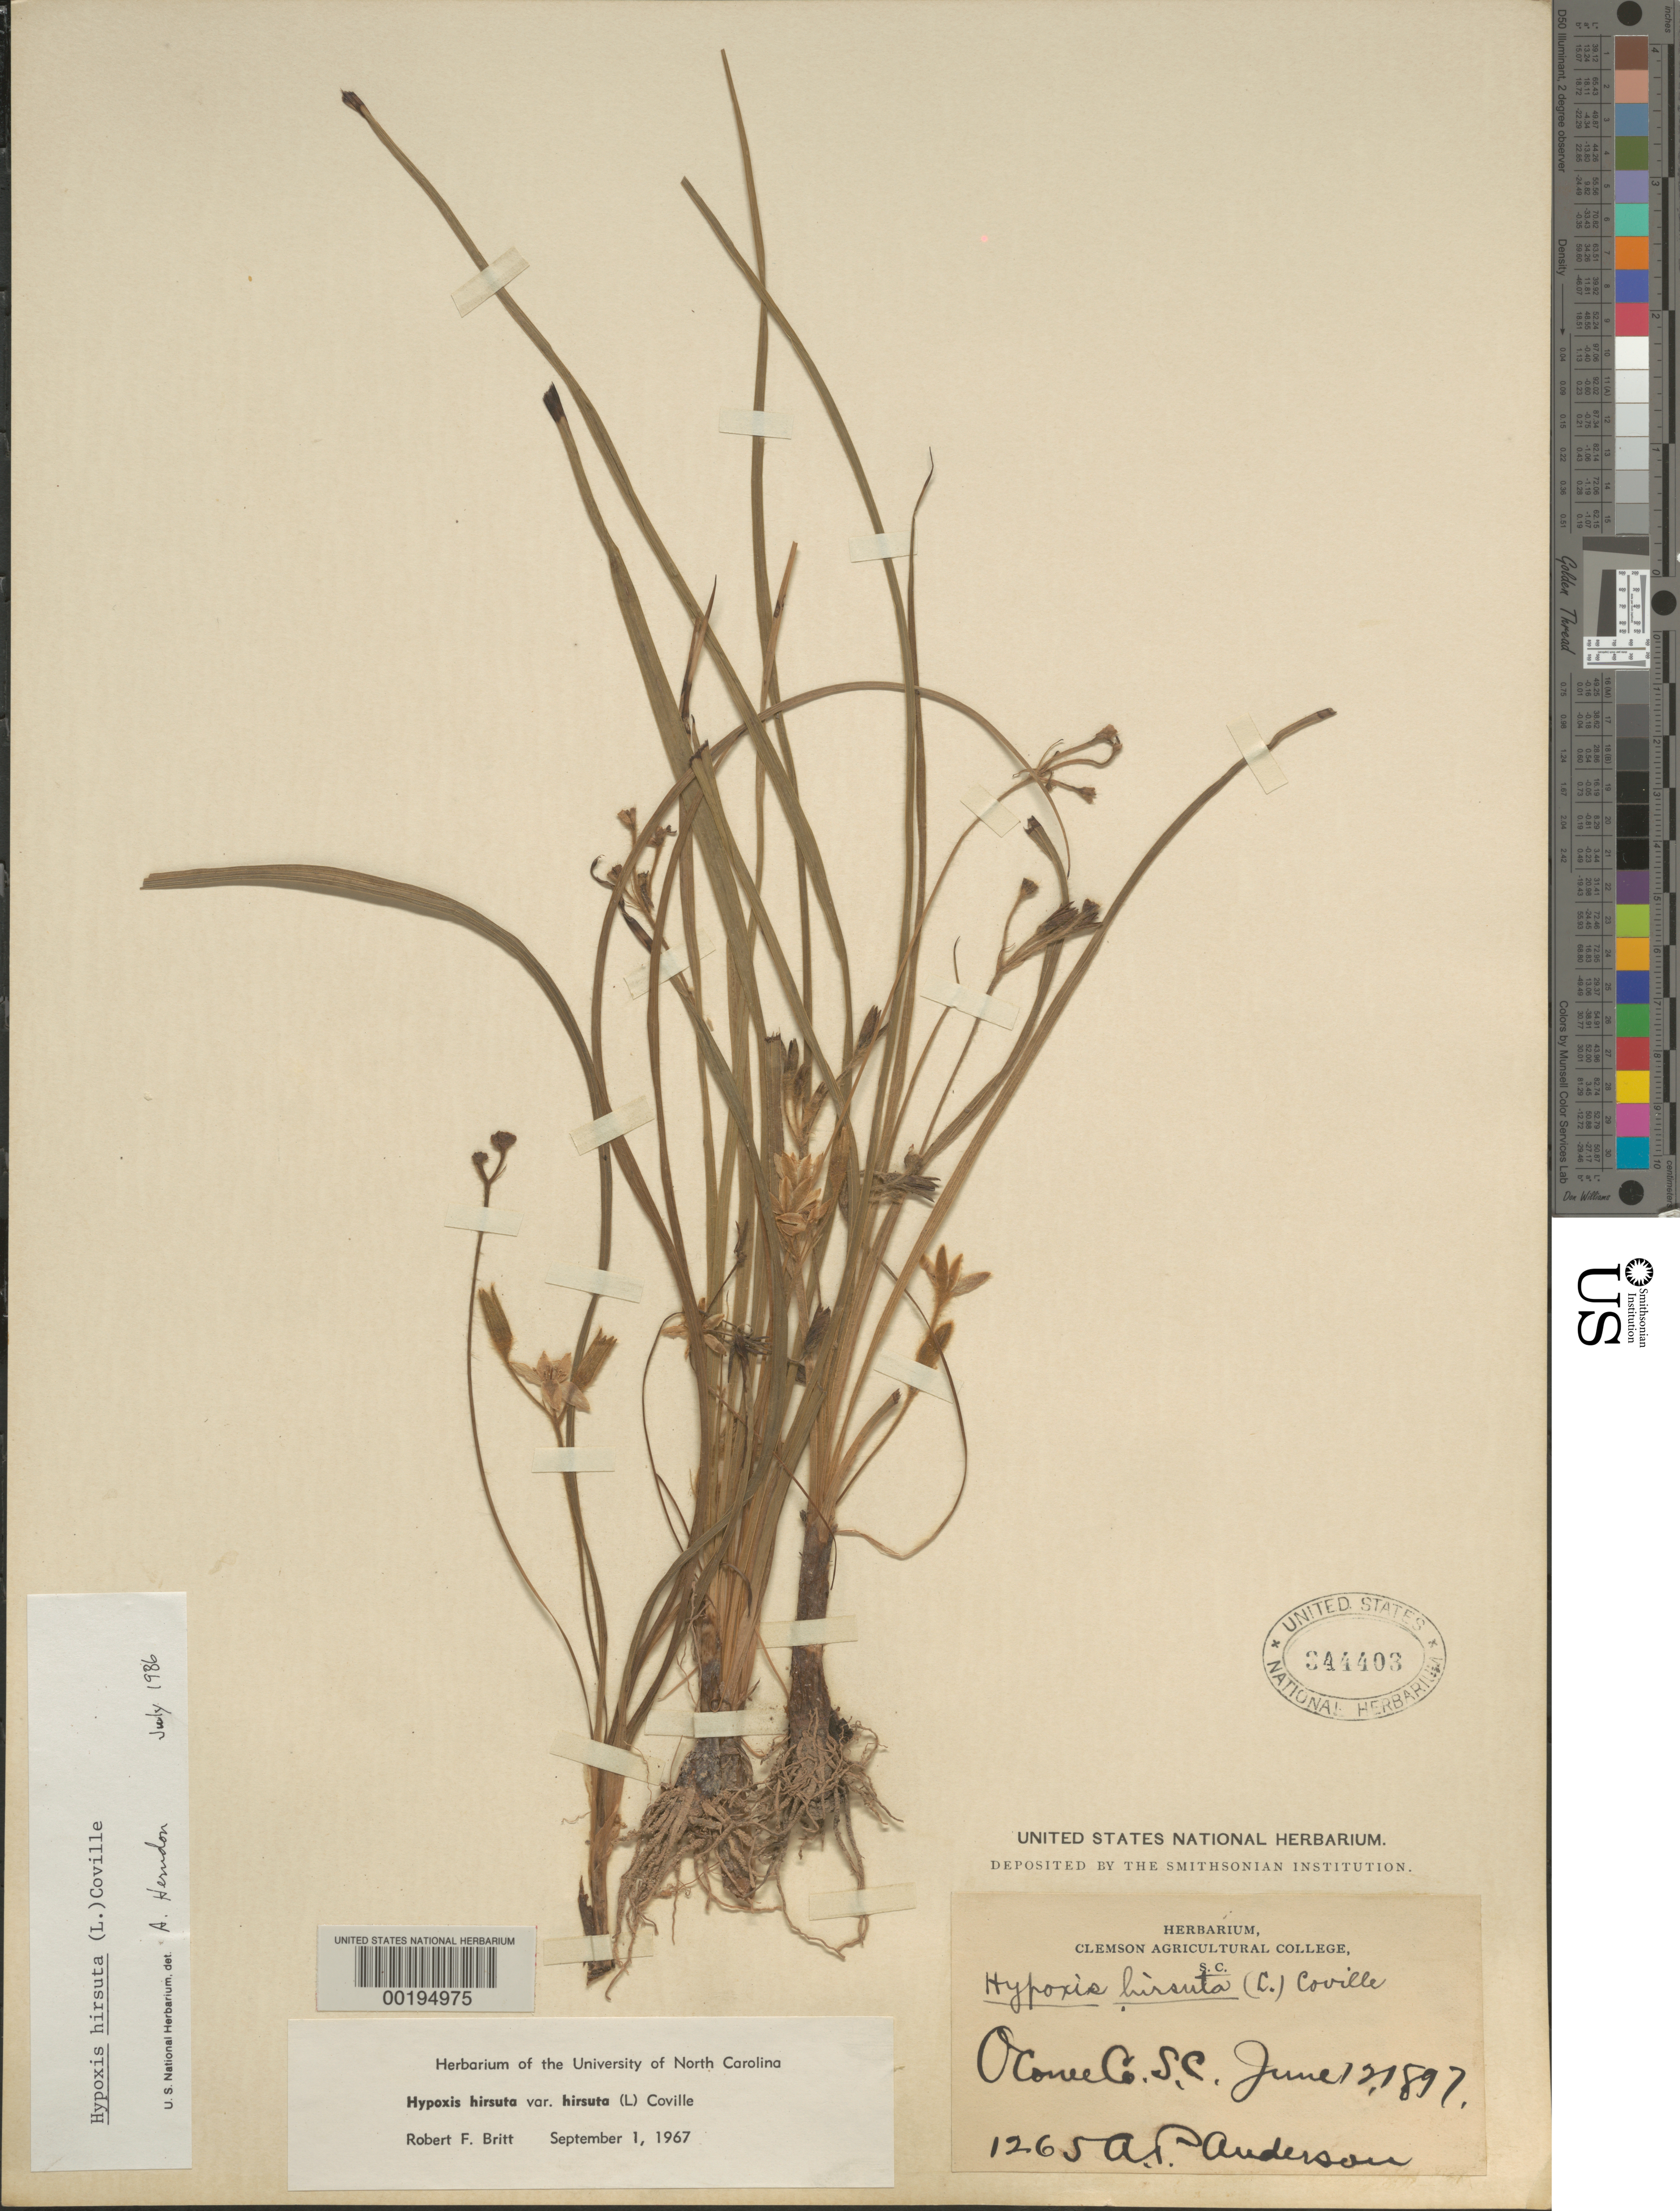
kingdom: Plantae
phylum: Tracheophyta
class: Liliopsida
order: Asparagales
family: Hypoxidaceae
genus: Hypoxis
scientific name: Hypoxis hirsuta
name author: (L.) Coville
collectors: A. P. Anderson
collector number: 1265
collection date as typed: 21 Jun 1897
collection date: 1897-06-21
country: United States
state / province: South Carolina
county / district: Oconee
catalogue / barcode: US 344403